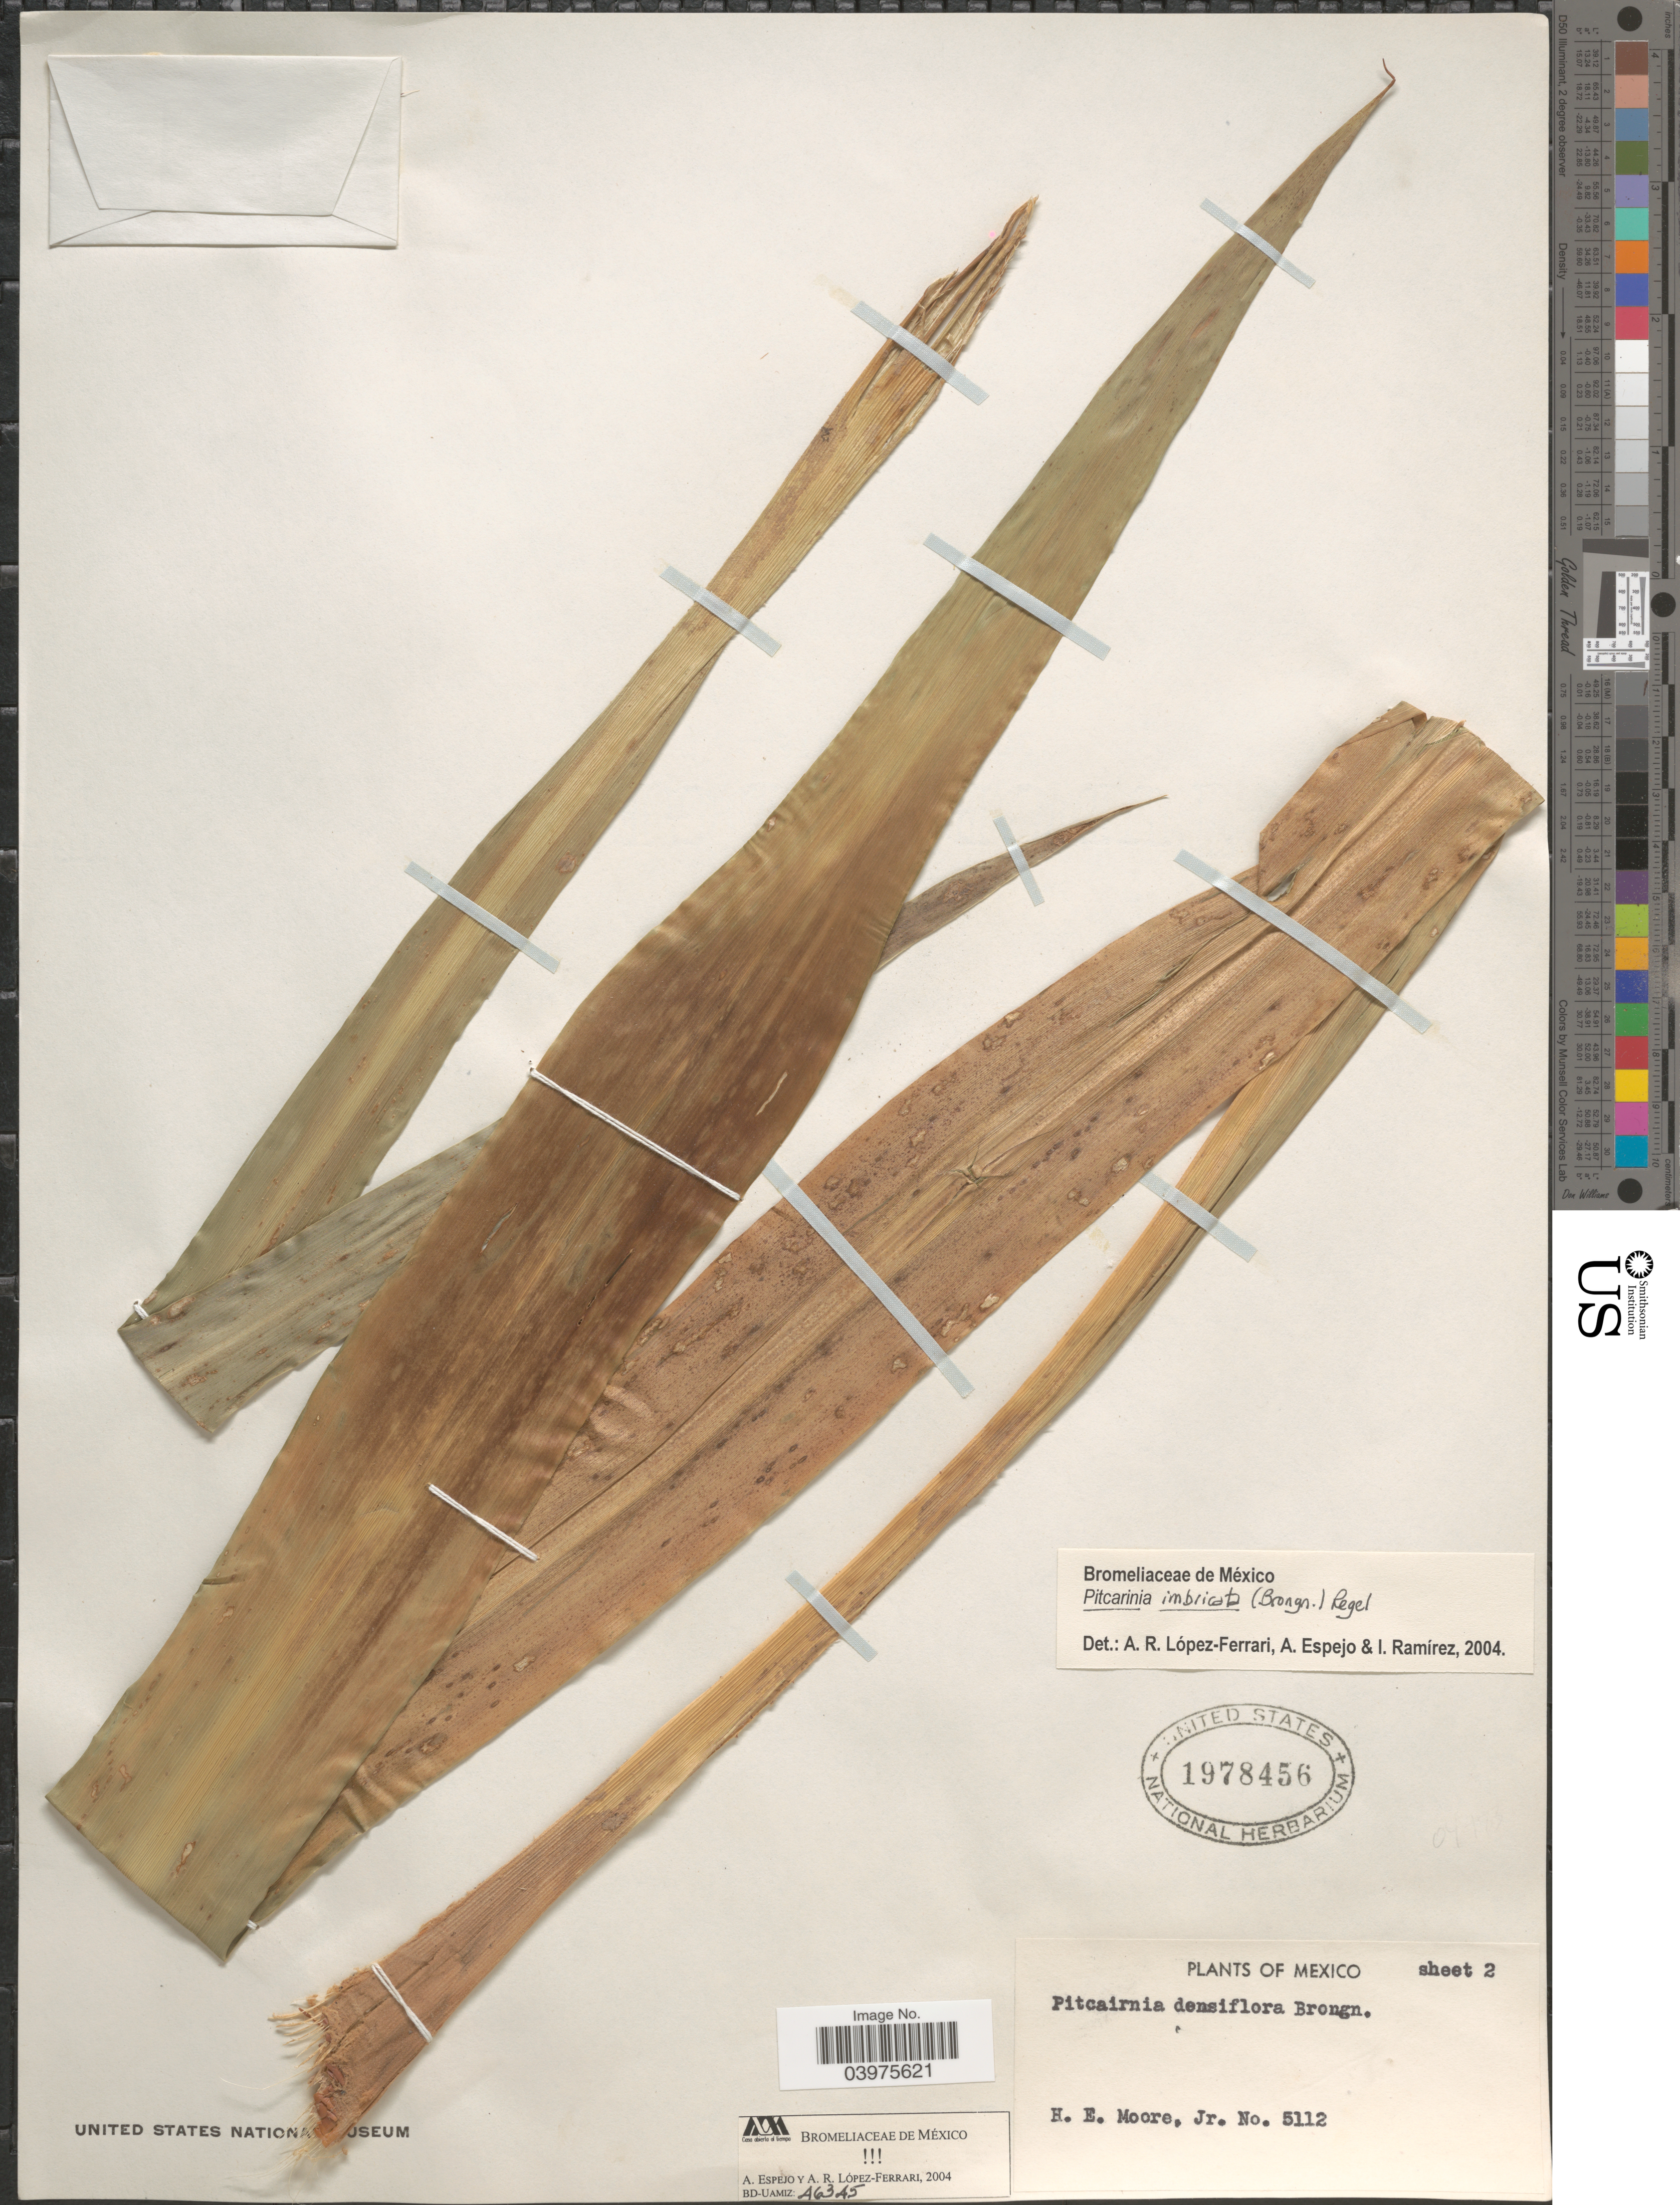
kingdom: Plantae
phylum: Tracheophyta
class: Liliopsida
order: Poales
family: Bromeliaceae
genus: Pitcairnia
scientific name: Pitcairnia imbricata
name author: (Brongn.) Regel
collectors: H. Moore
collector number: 5112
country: Mexico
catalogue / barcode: US 1978456